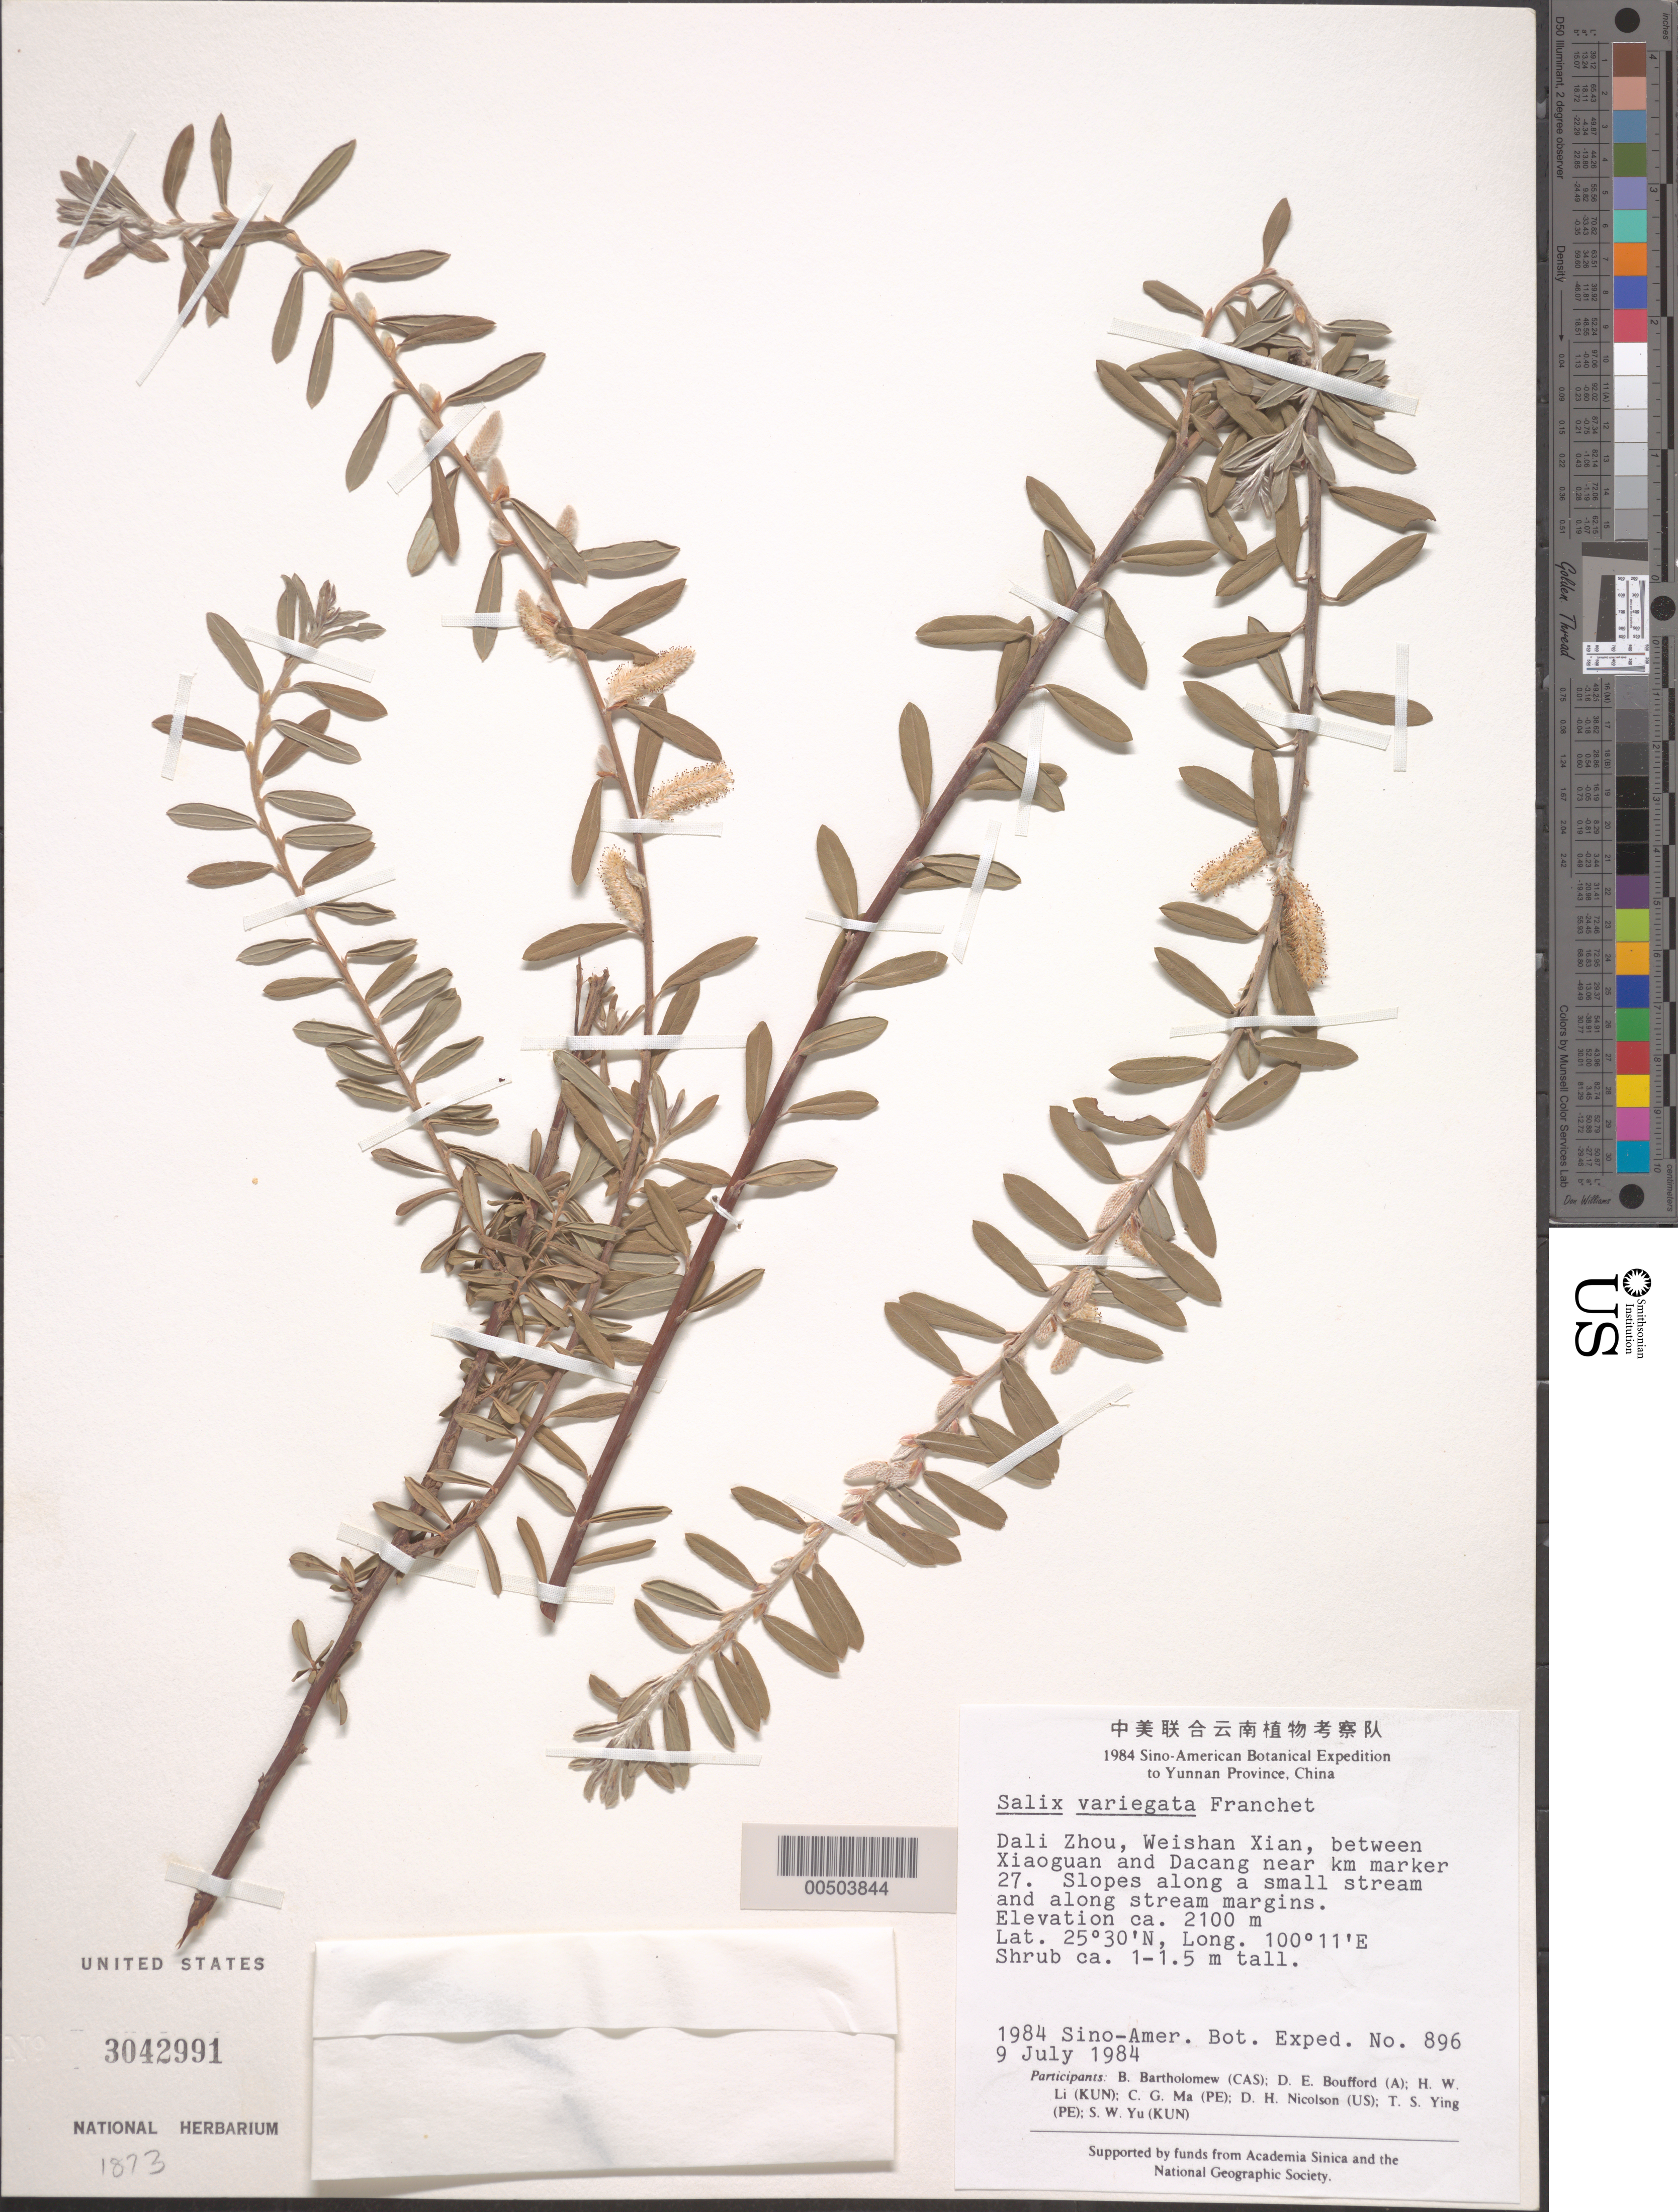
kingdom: Plantae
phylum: Tracheophyta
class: Magnoliopsida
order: Malpighiales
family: Salicaceae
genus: Salix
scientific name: Salix variegata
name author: Franch.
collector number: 896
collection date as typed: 09 Jul 1984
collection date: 1984-07-09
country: China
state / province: Yunnan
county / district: Dali Bai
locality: between Xiaoguan and Dacang near km marker 27. Slopes along a small stream and along stream margins, Dali Xian District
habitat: Shrub ca. 1-1.5 m tall.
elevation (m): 2100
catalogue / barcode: US 3042991